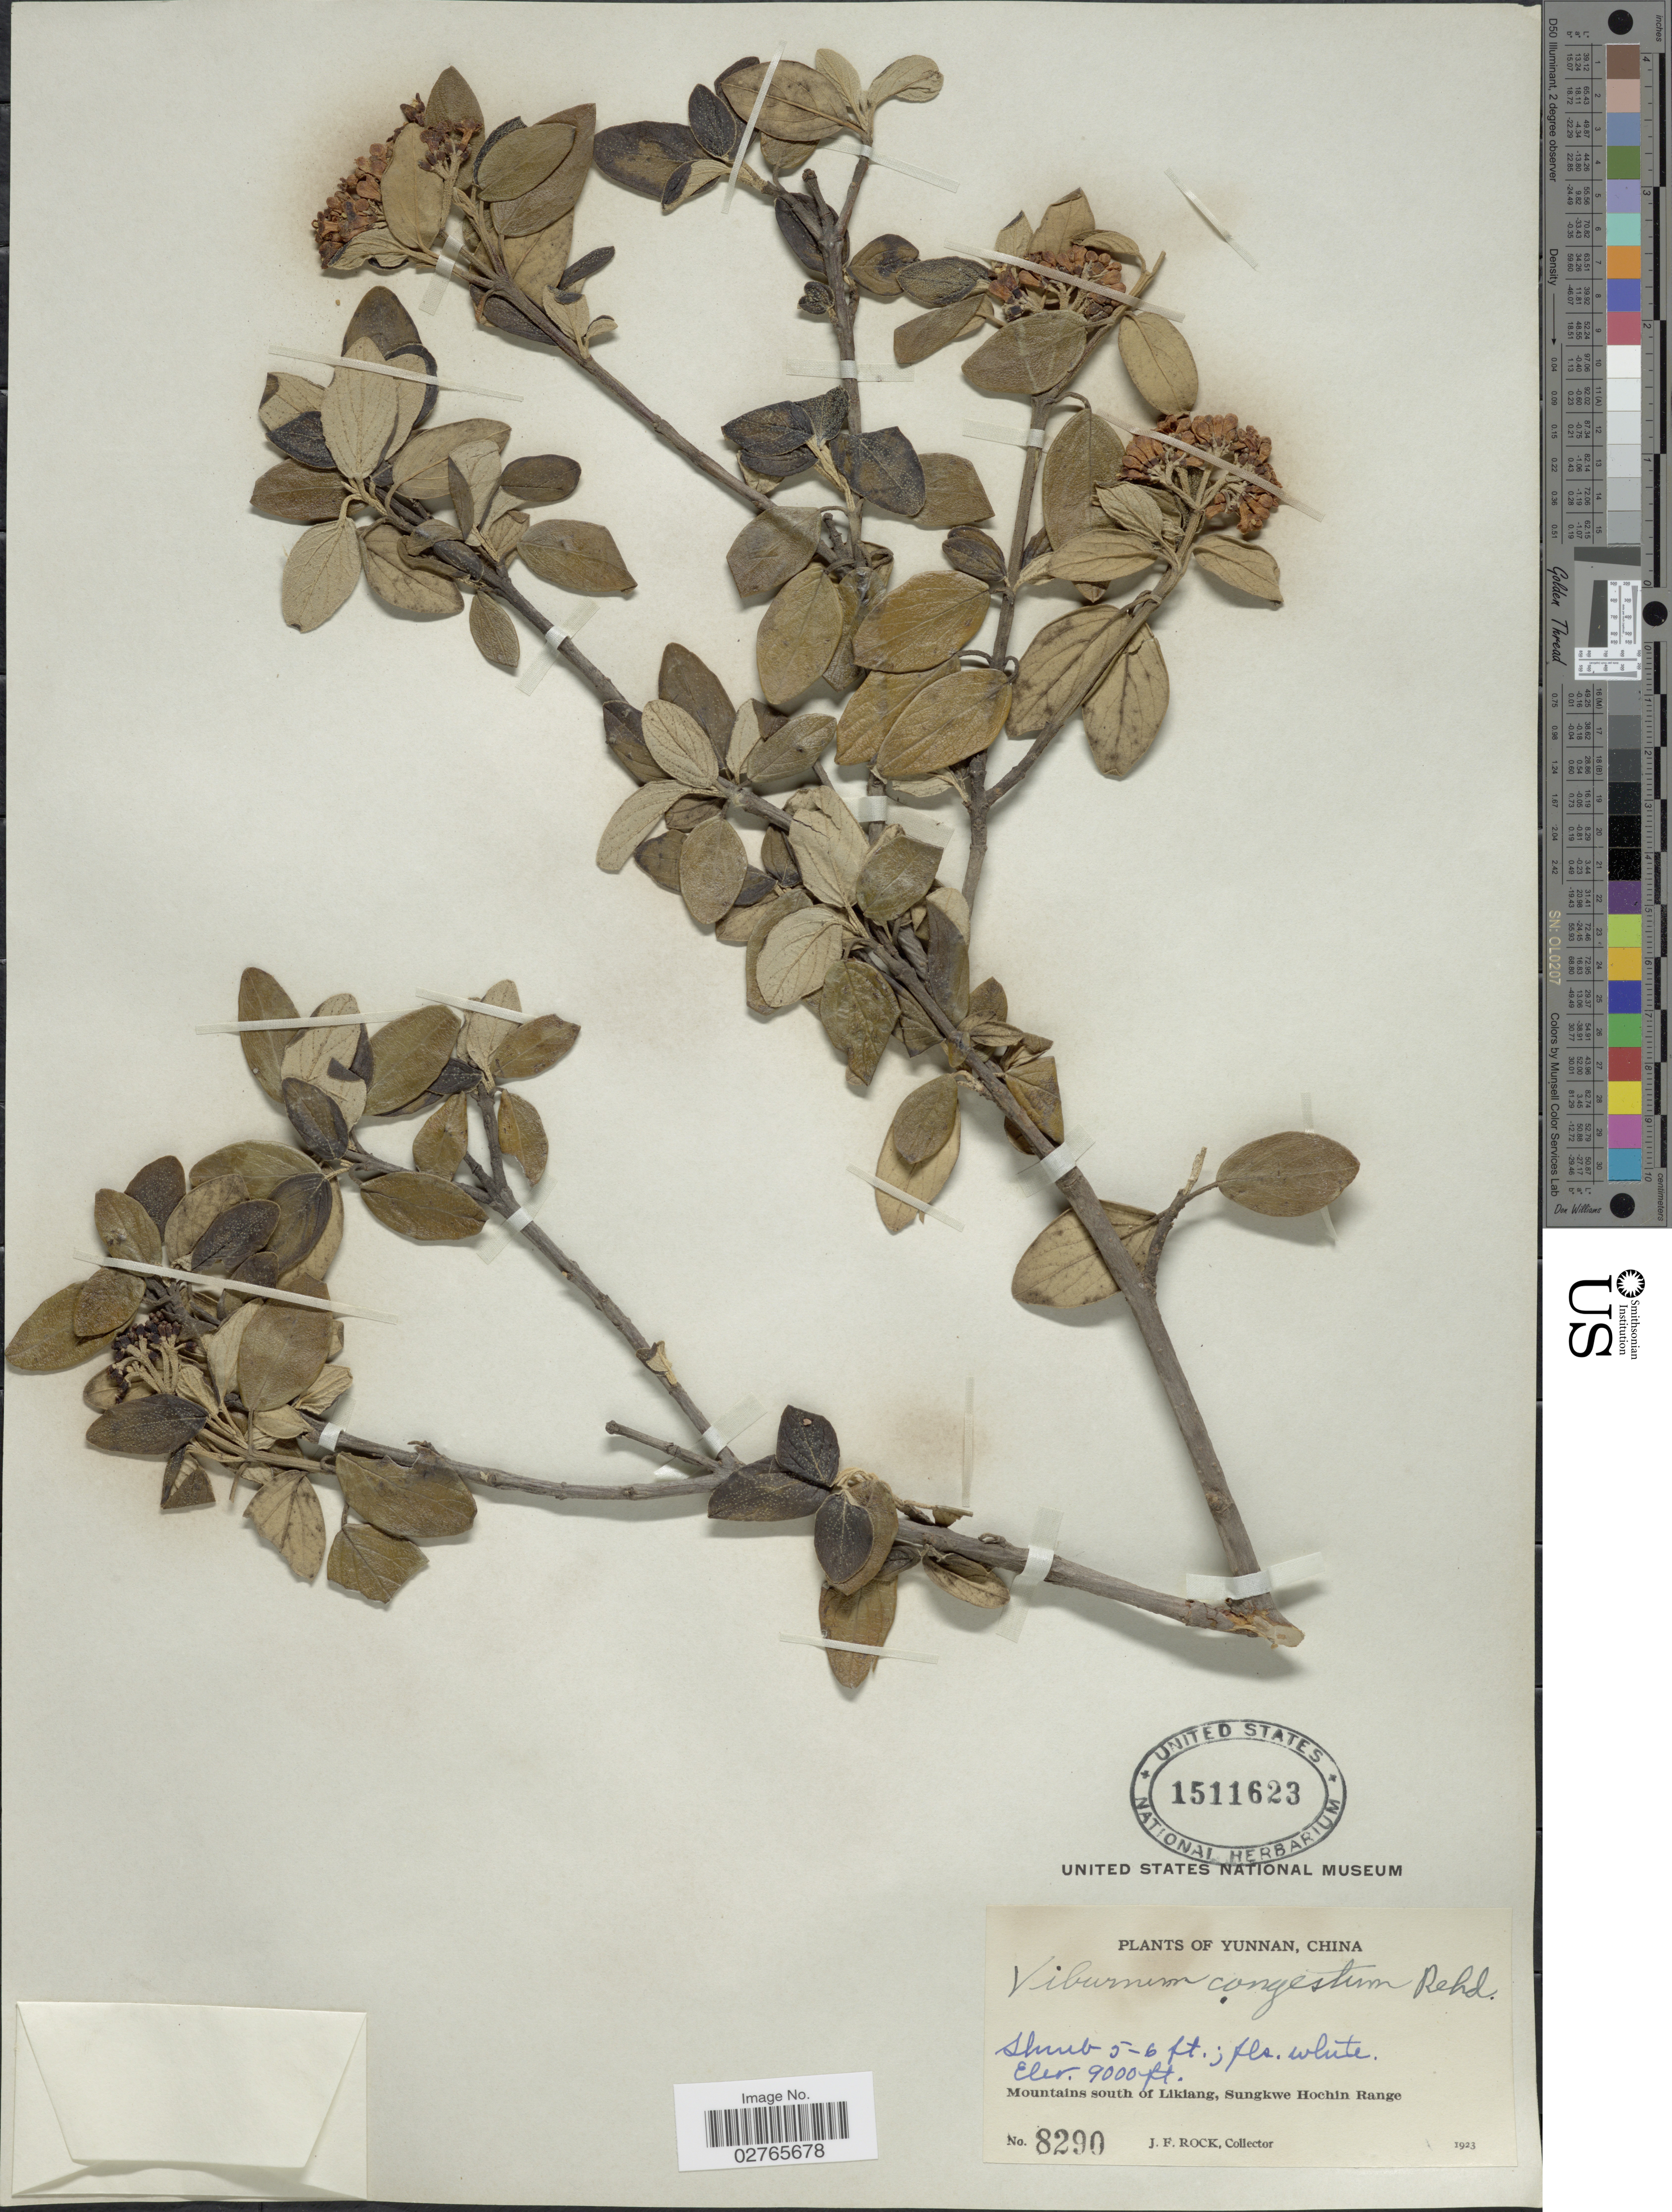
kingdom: Plantae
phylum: Tracheophyta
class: Magnoliopsida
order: Dipsacales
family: Viburnaceae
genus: Viburnum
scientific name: Viburnum congestum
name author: Rehder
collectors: J. Rock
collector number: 8290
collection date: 1923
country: China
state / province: Yunnan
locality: Mountains south of Likiang, Sungkwe Hochin Range.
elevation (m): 2743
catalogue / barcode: US 1511623